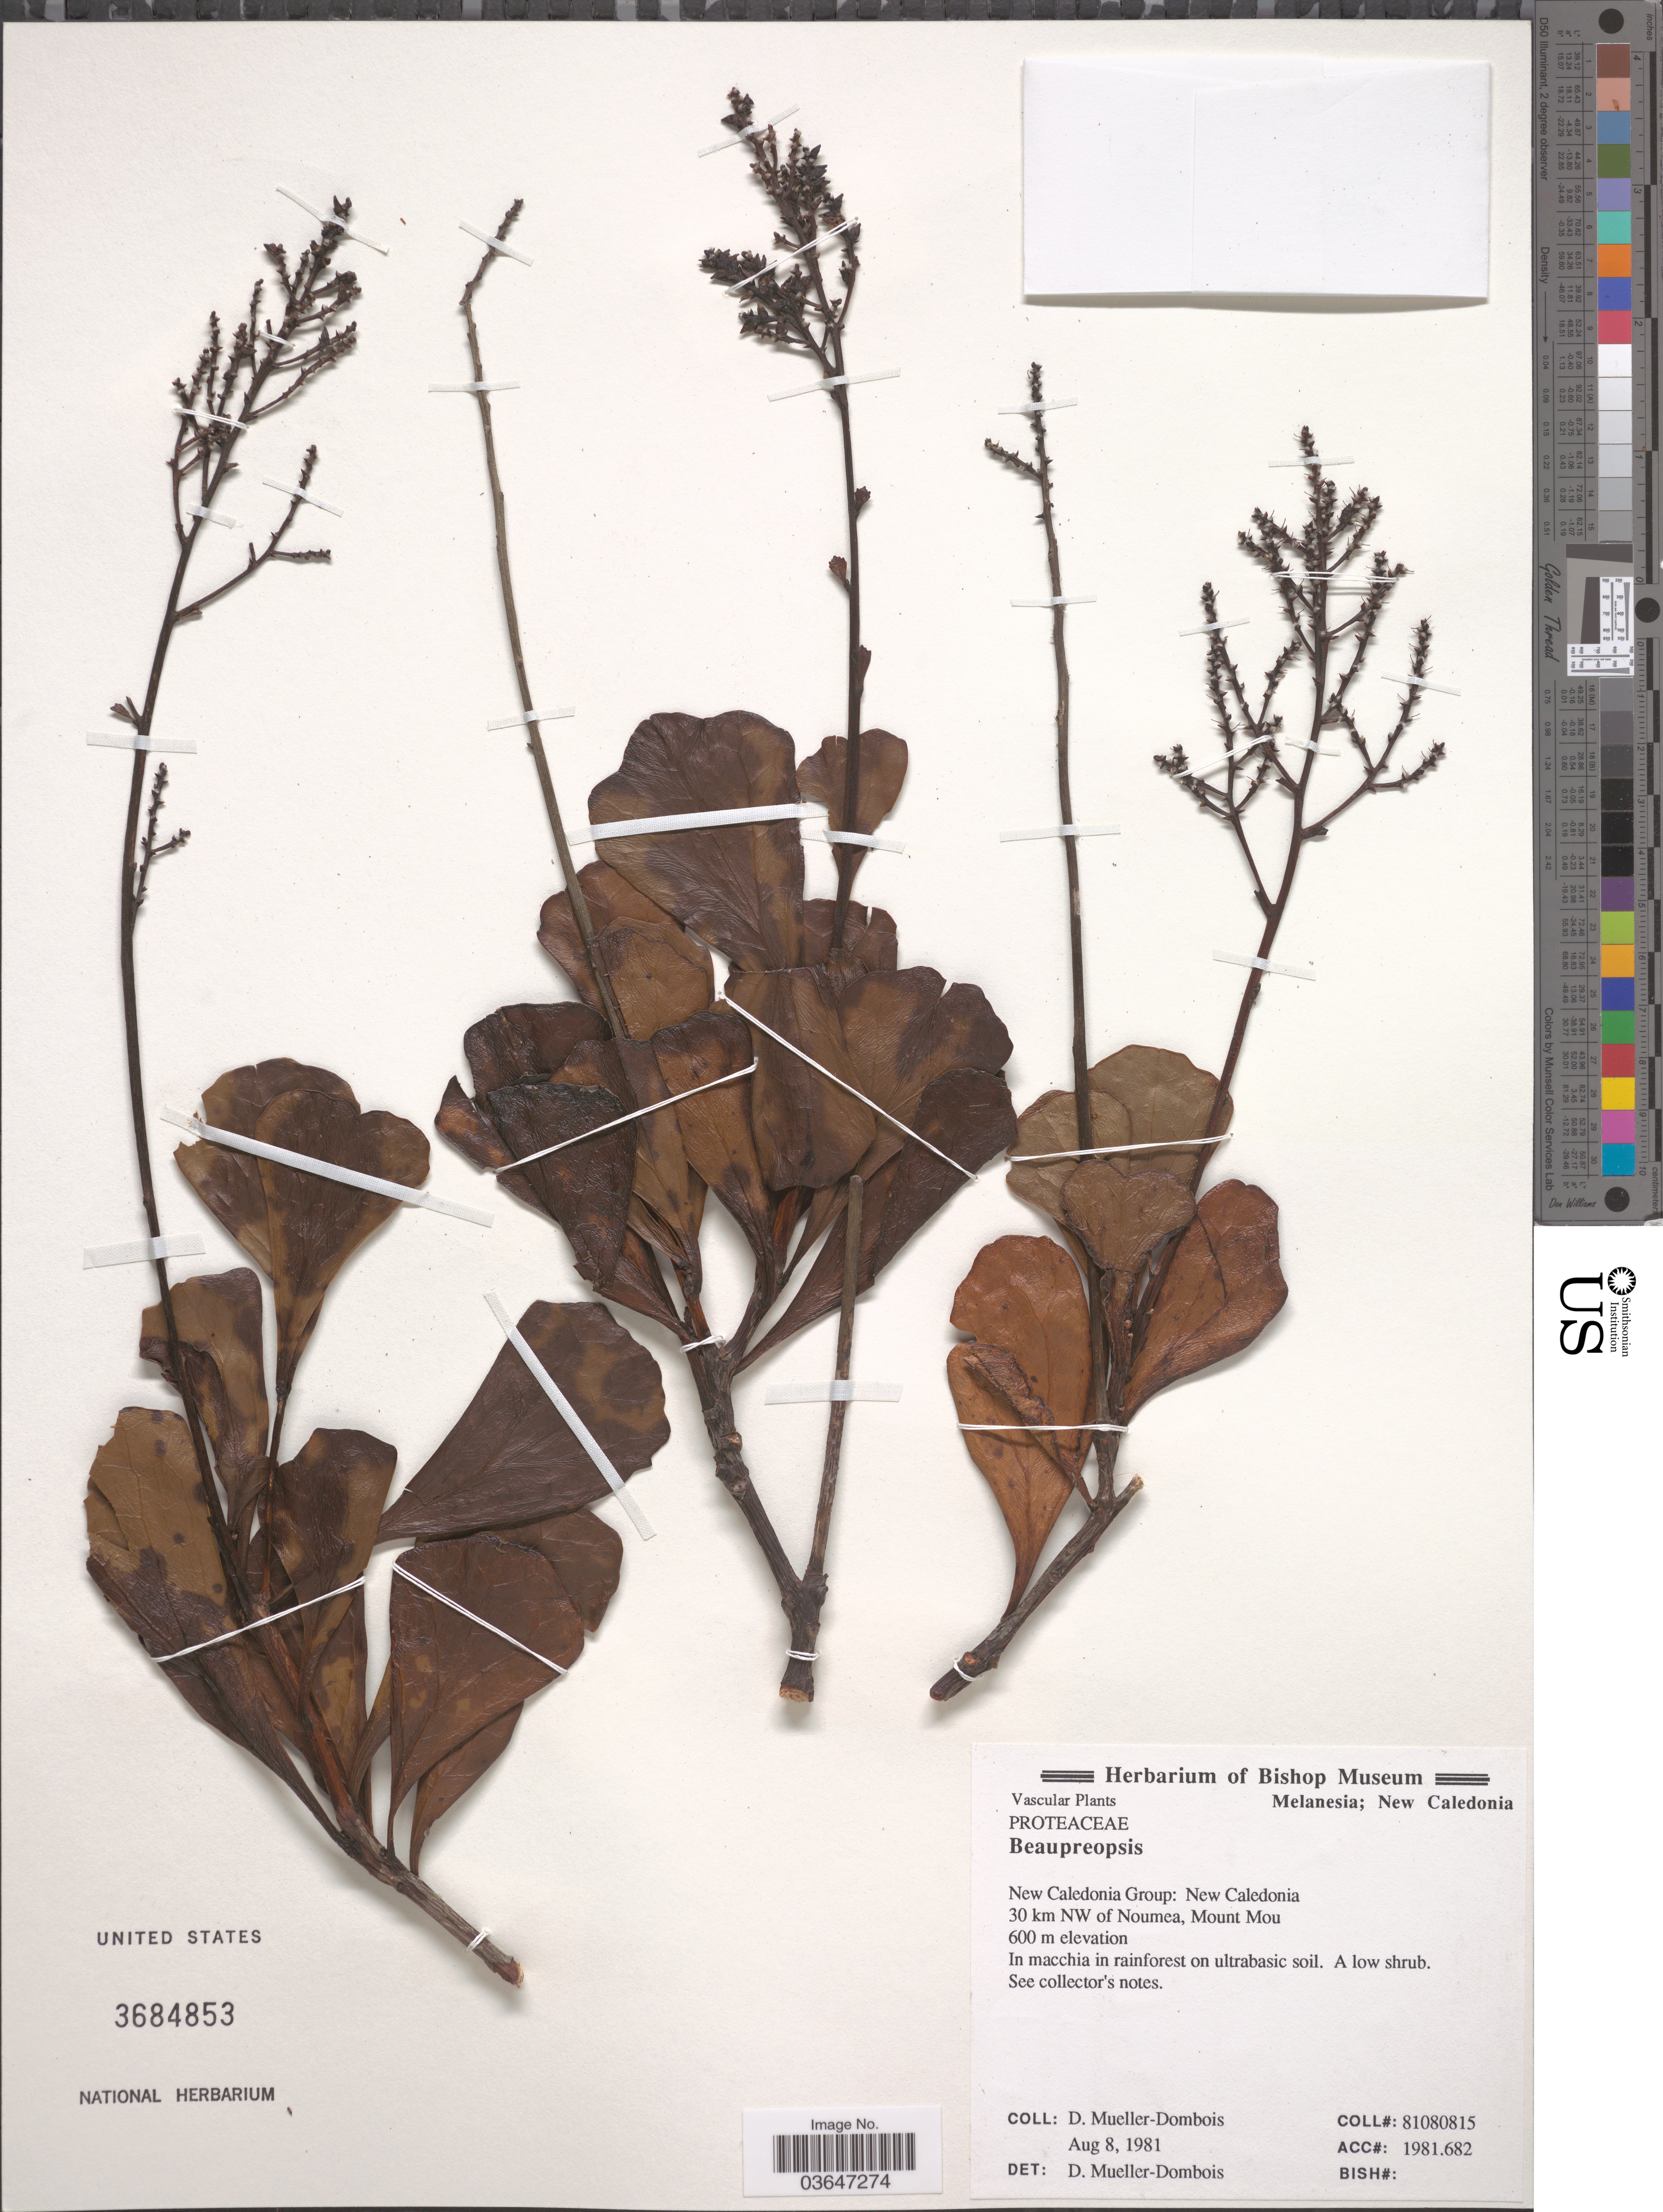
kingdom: Plantae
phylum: Tracheophyta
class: Magnoliopsida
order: Proteales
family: Proteaceae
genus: Beaupreopsis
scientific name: Beaupreopsis paniculata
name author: (Brongn. & Gris) R. Virot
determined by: Strong, Mark T., (BOT), Smithsonian Institution - National Museum of Natural History (UNITED STATES)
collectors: D. Mueller-Dombois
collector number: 81080815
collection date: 1981-08-08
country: New Caledonia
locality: Melanesia. New Caledonia Group. 30 km NW of Noumea, Mount Mou.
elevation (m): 600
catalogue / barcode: US 3684853